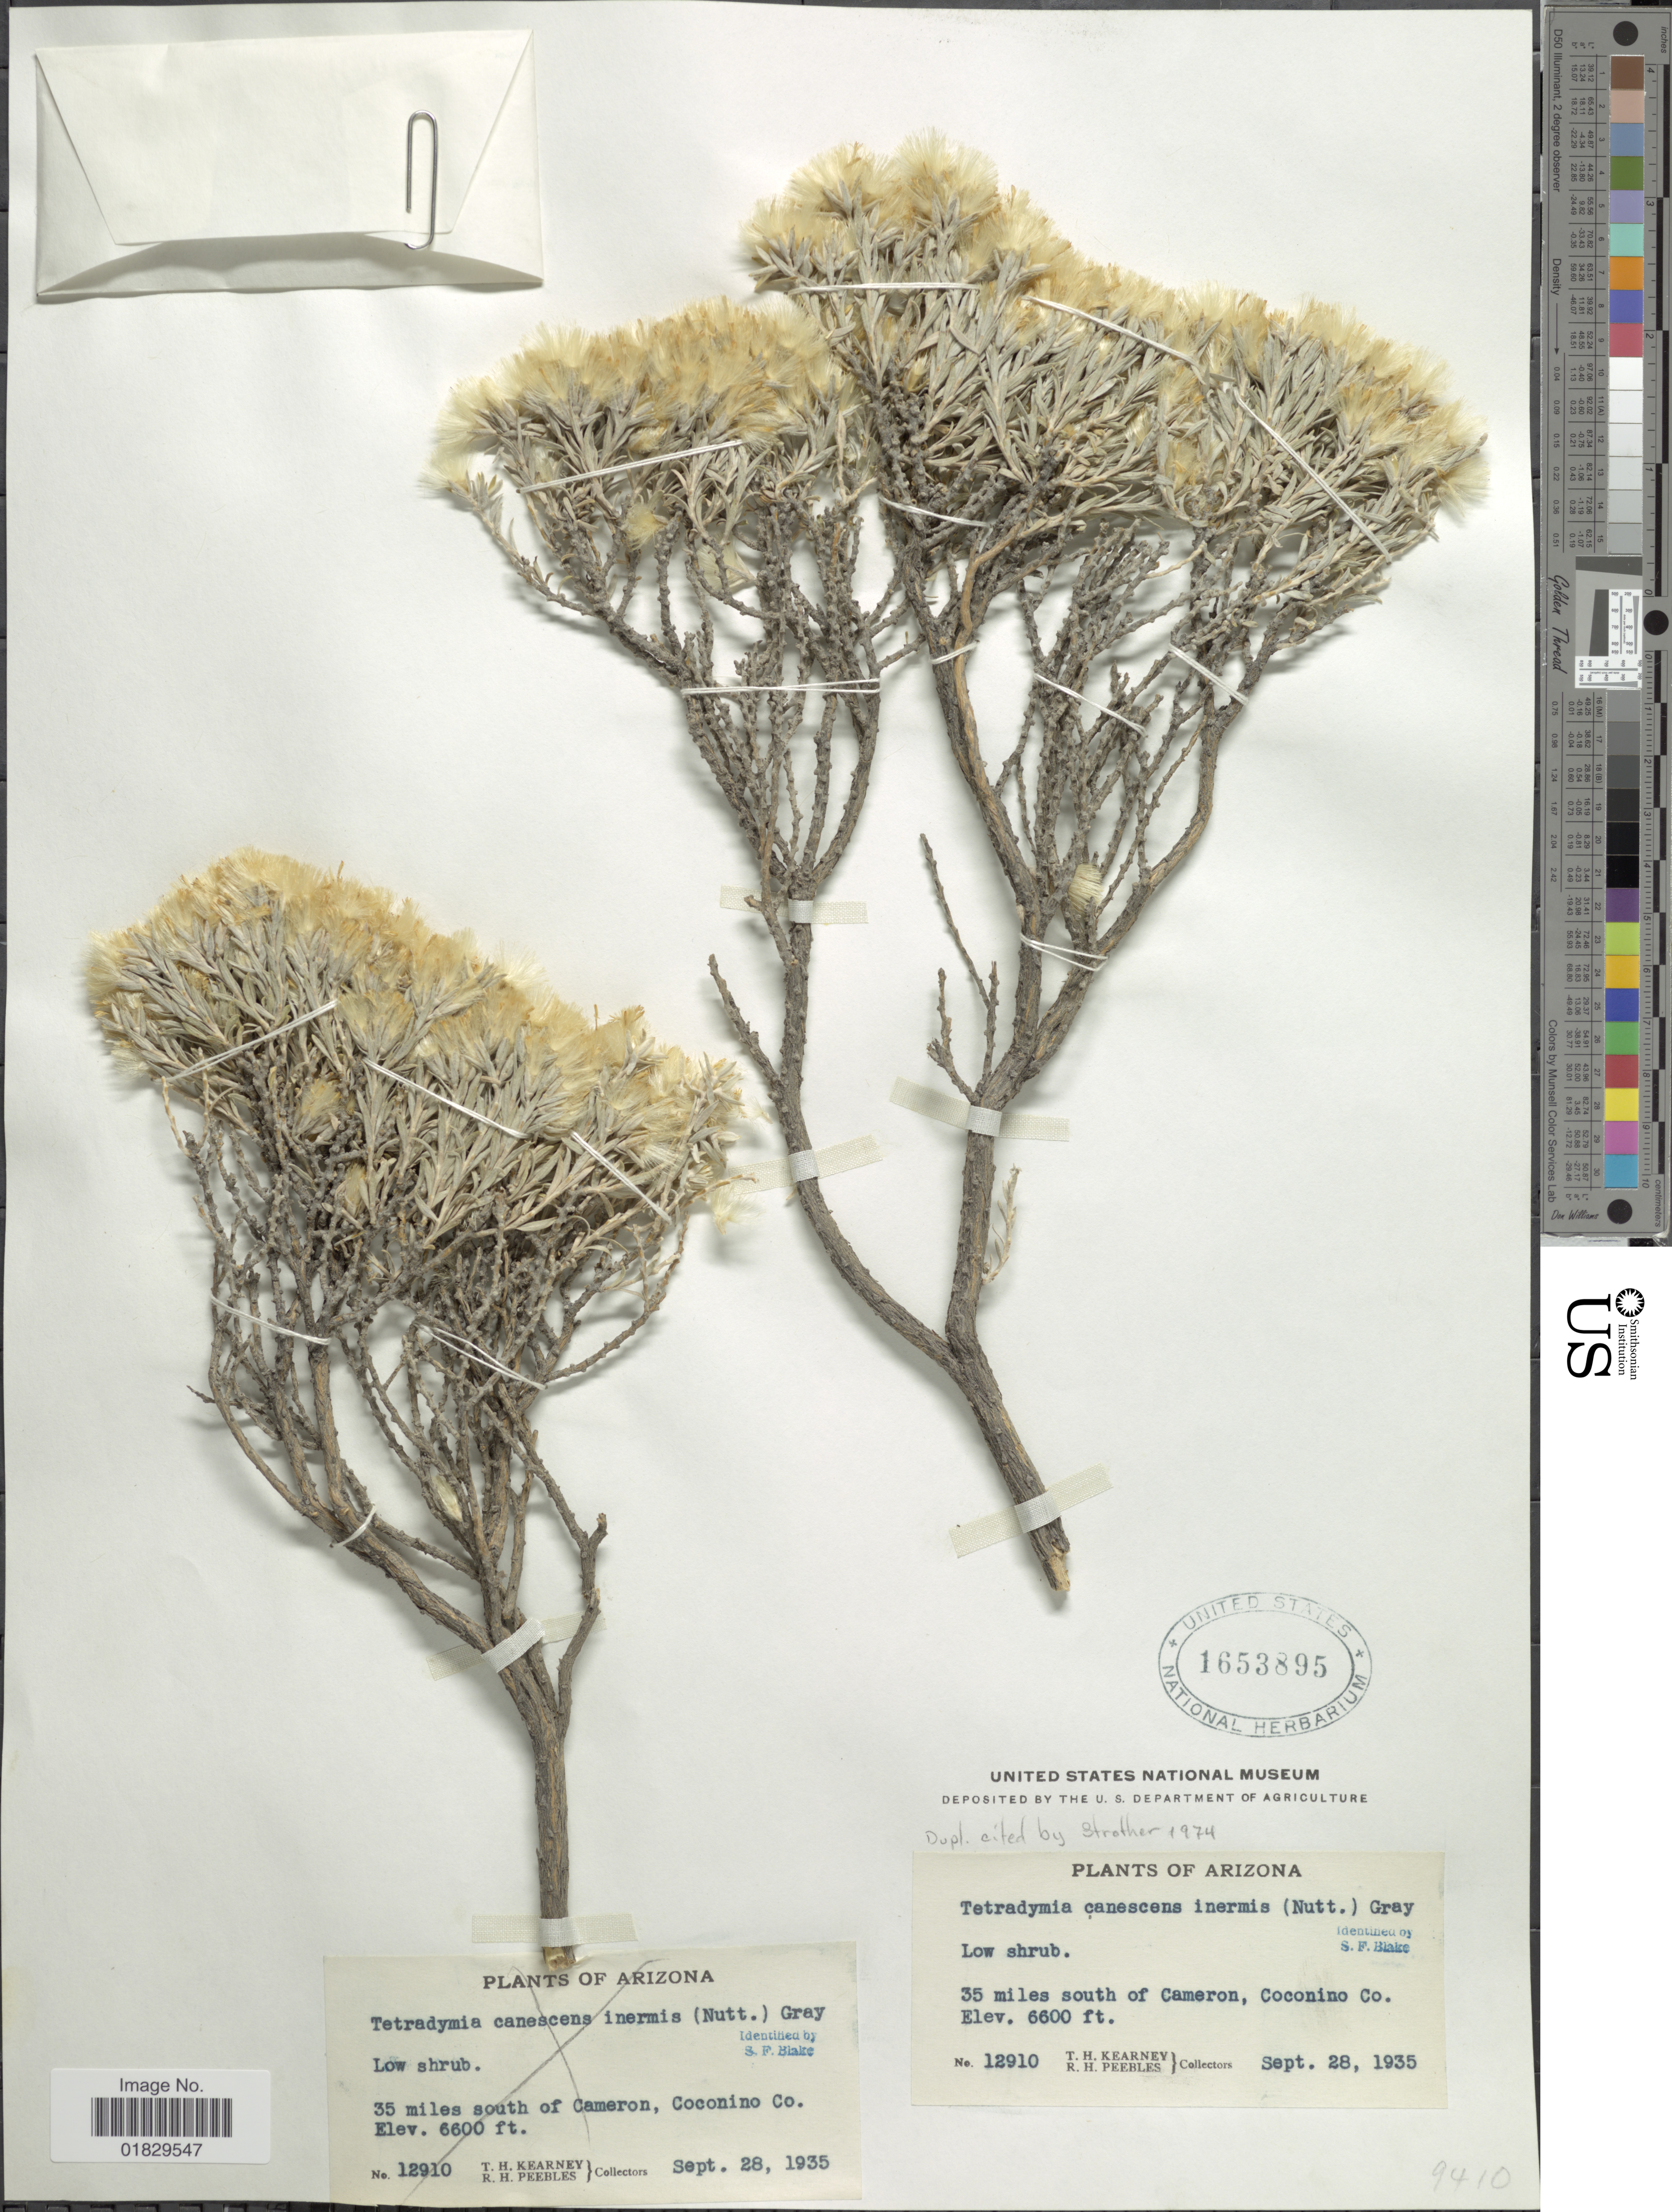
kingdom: Plantae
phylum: Tracheophyta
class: Magnoliopsida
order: Asterales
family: Asteraceae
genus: Tetradymia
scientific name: Tetradymia canescens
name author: DC.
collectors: T. H. Kearney & R. H. Peebles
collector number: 12910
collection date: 1935-09-28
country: United States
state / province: Arizona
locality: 35 miles south of Cameron, Coconino Co.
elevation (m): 2012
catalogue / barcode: US 1653895